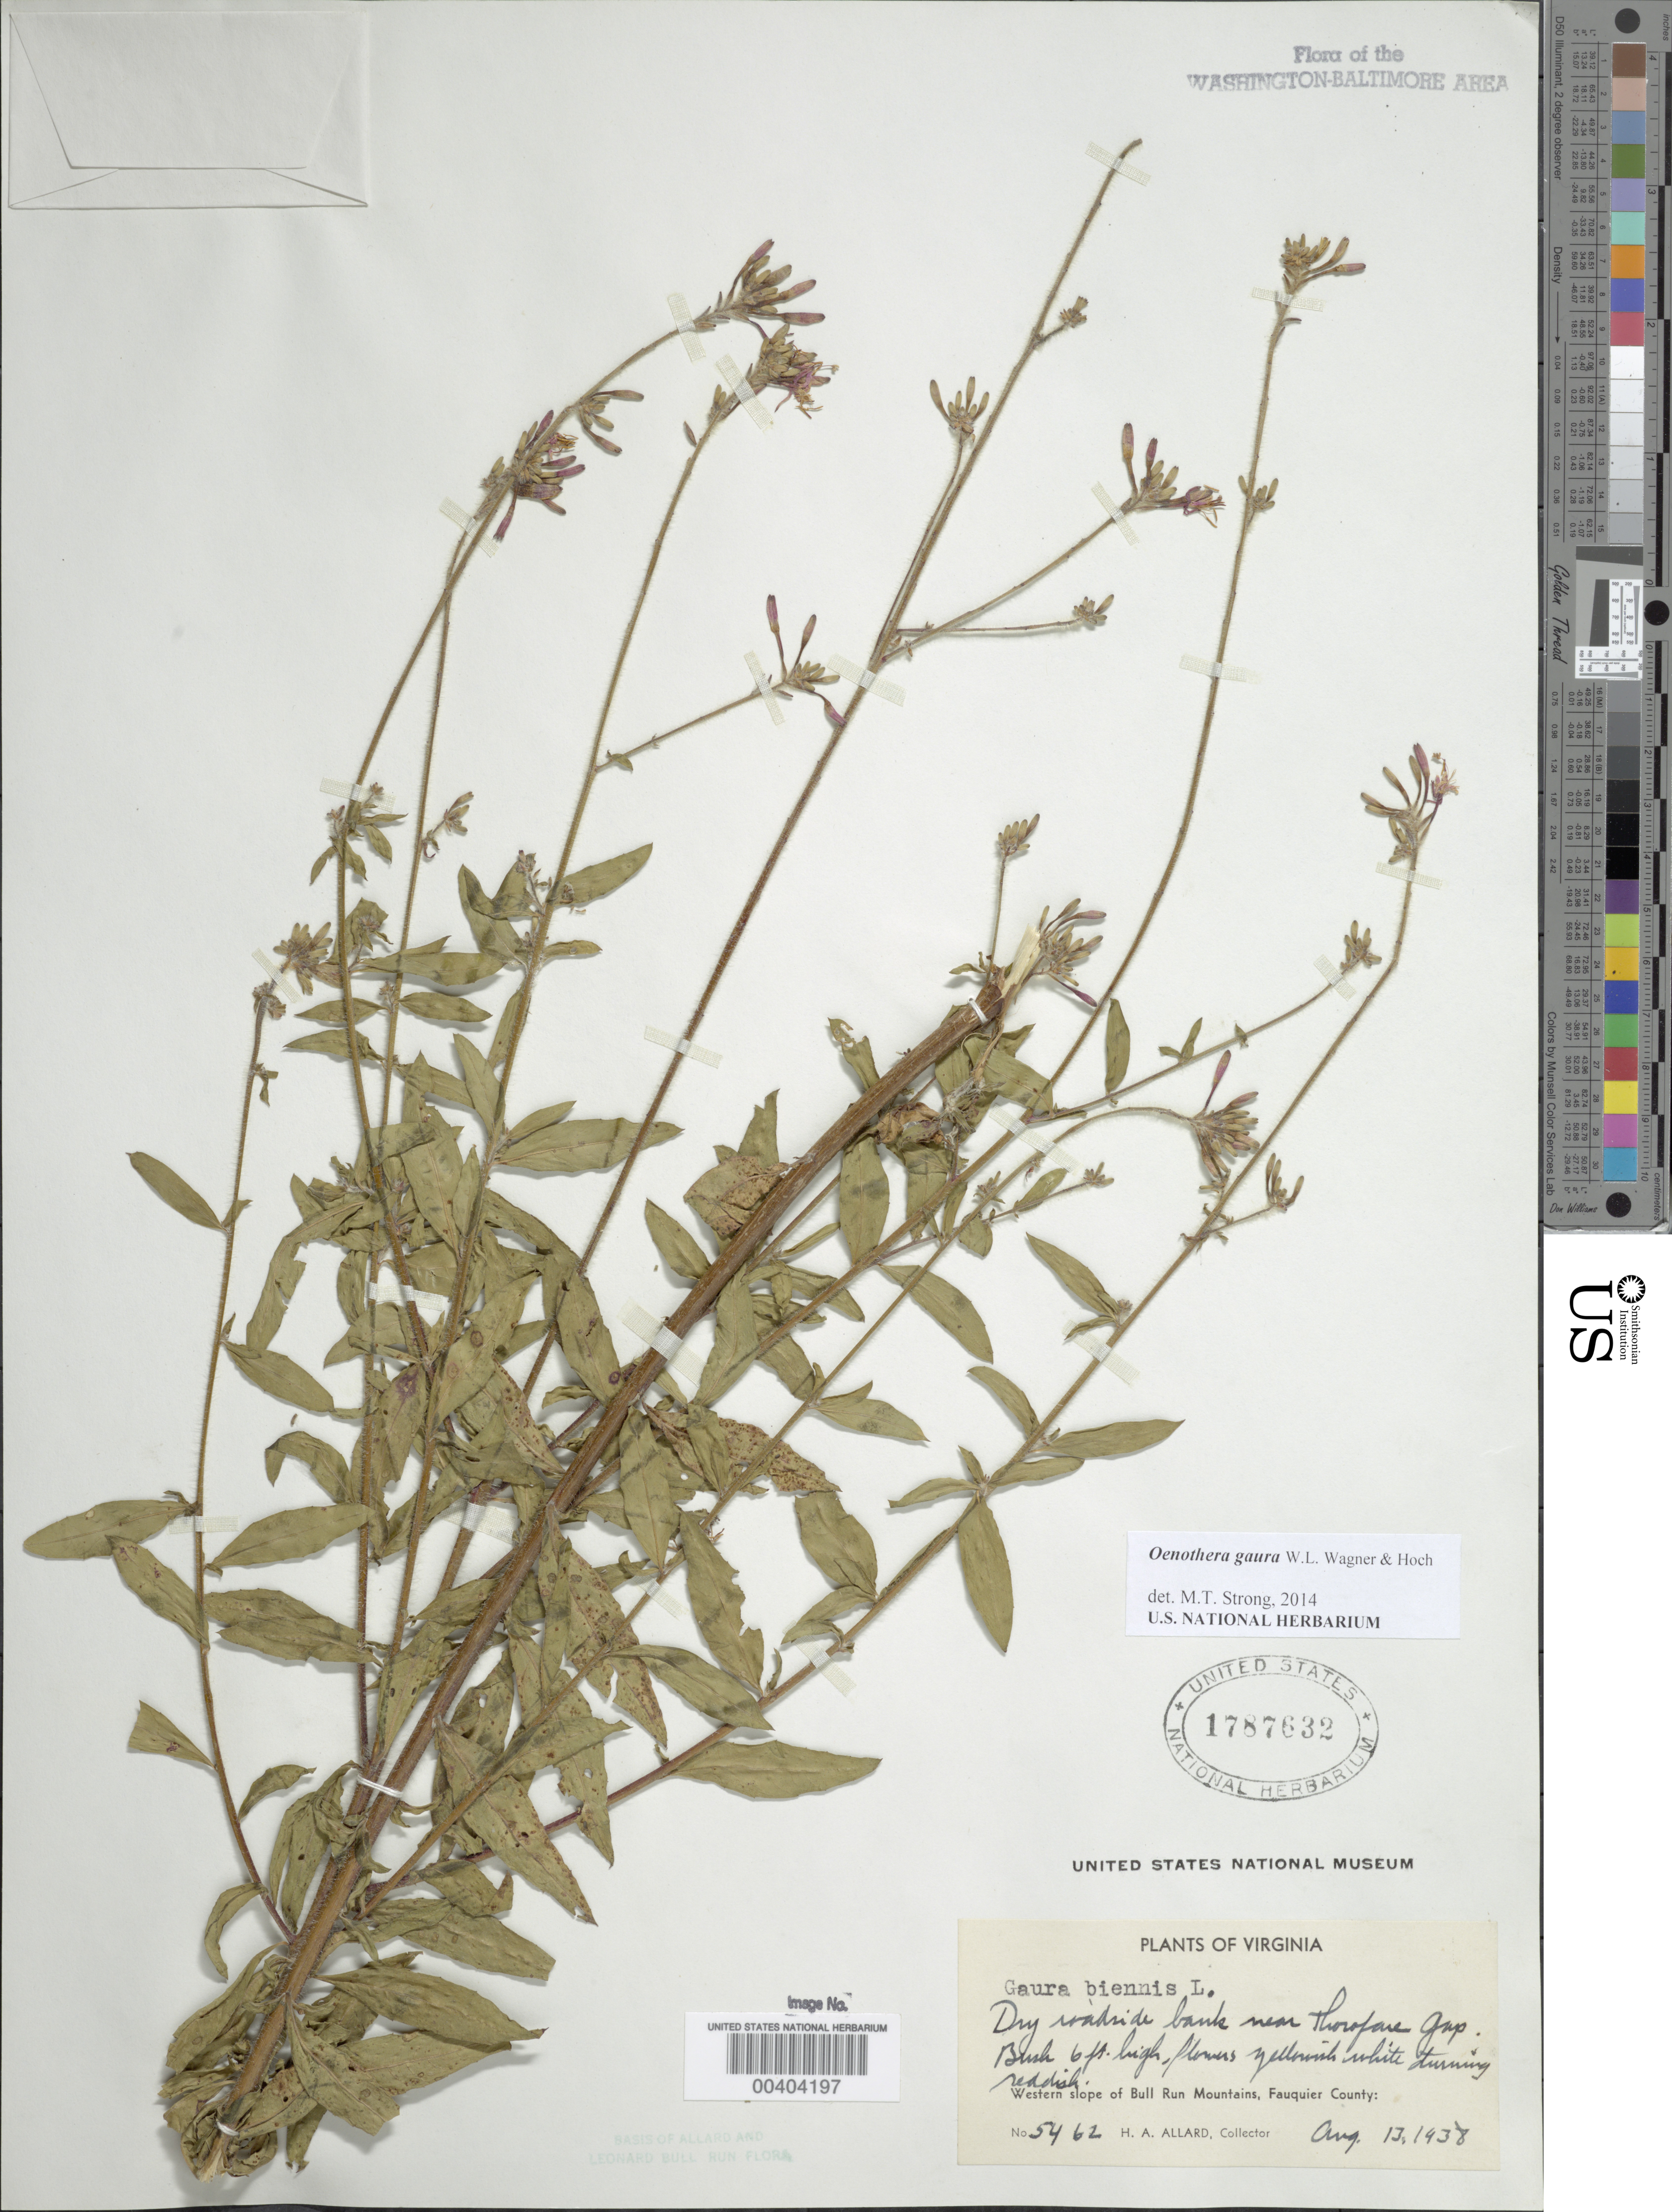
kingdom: Plantae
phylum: Tracheophyta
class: Magnoliopsida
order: Myrtales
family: Onagraceae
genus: Oenothera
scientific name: Oenothera gaura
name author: W.L. Wagner & Hoch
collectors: H. A. Allard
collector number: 5462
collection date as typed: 13 Aug 1938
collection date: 1938-08-13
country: United States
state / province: Virginia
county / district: Fauquier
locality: Near Thorofare Gap, western slope of Bull Run Mountains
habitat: Dry roadside bank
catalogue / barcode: US 1787632